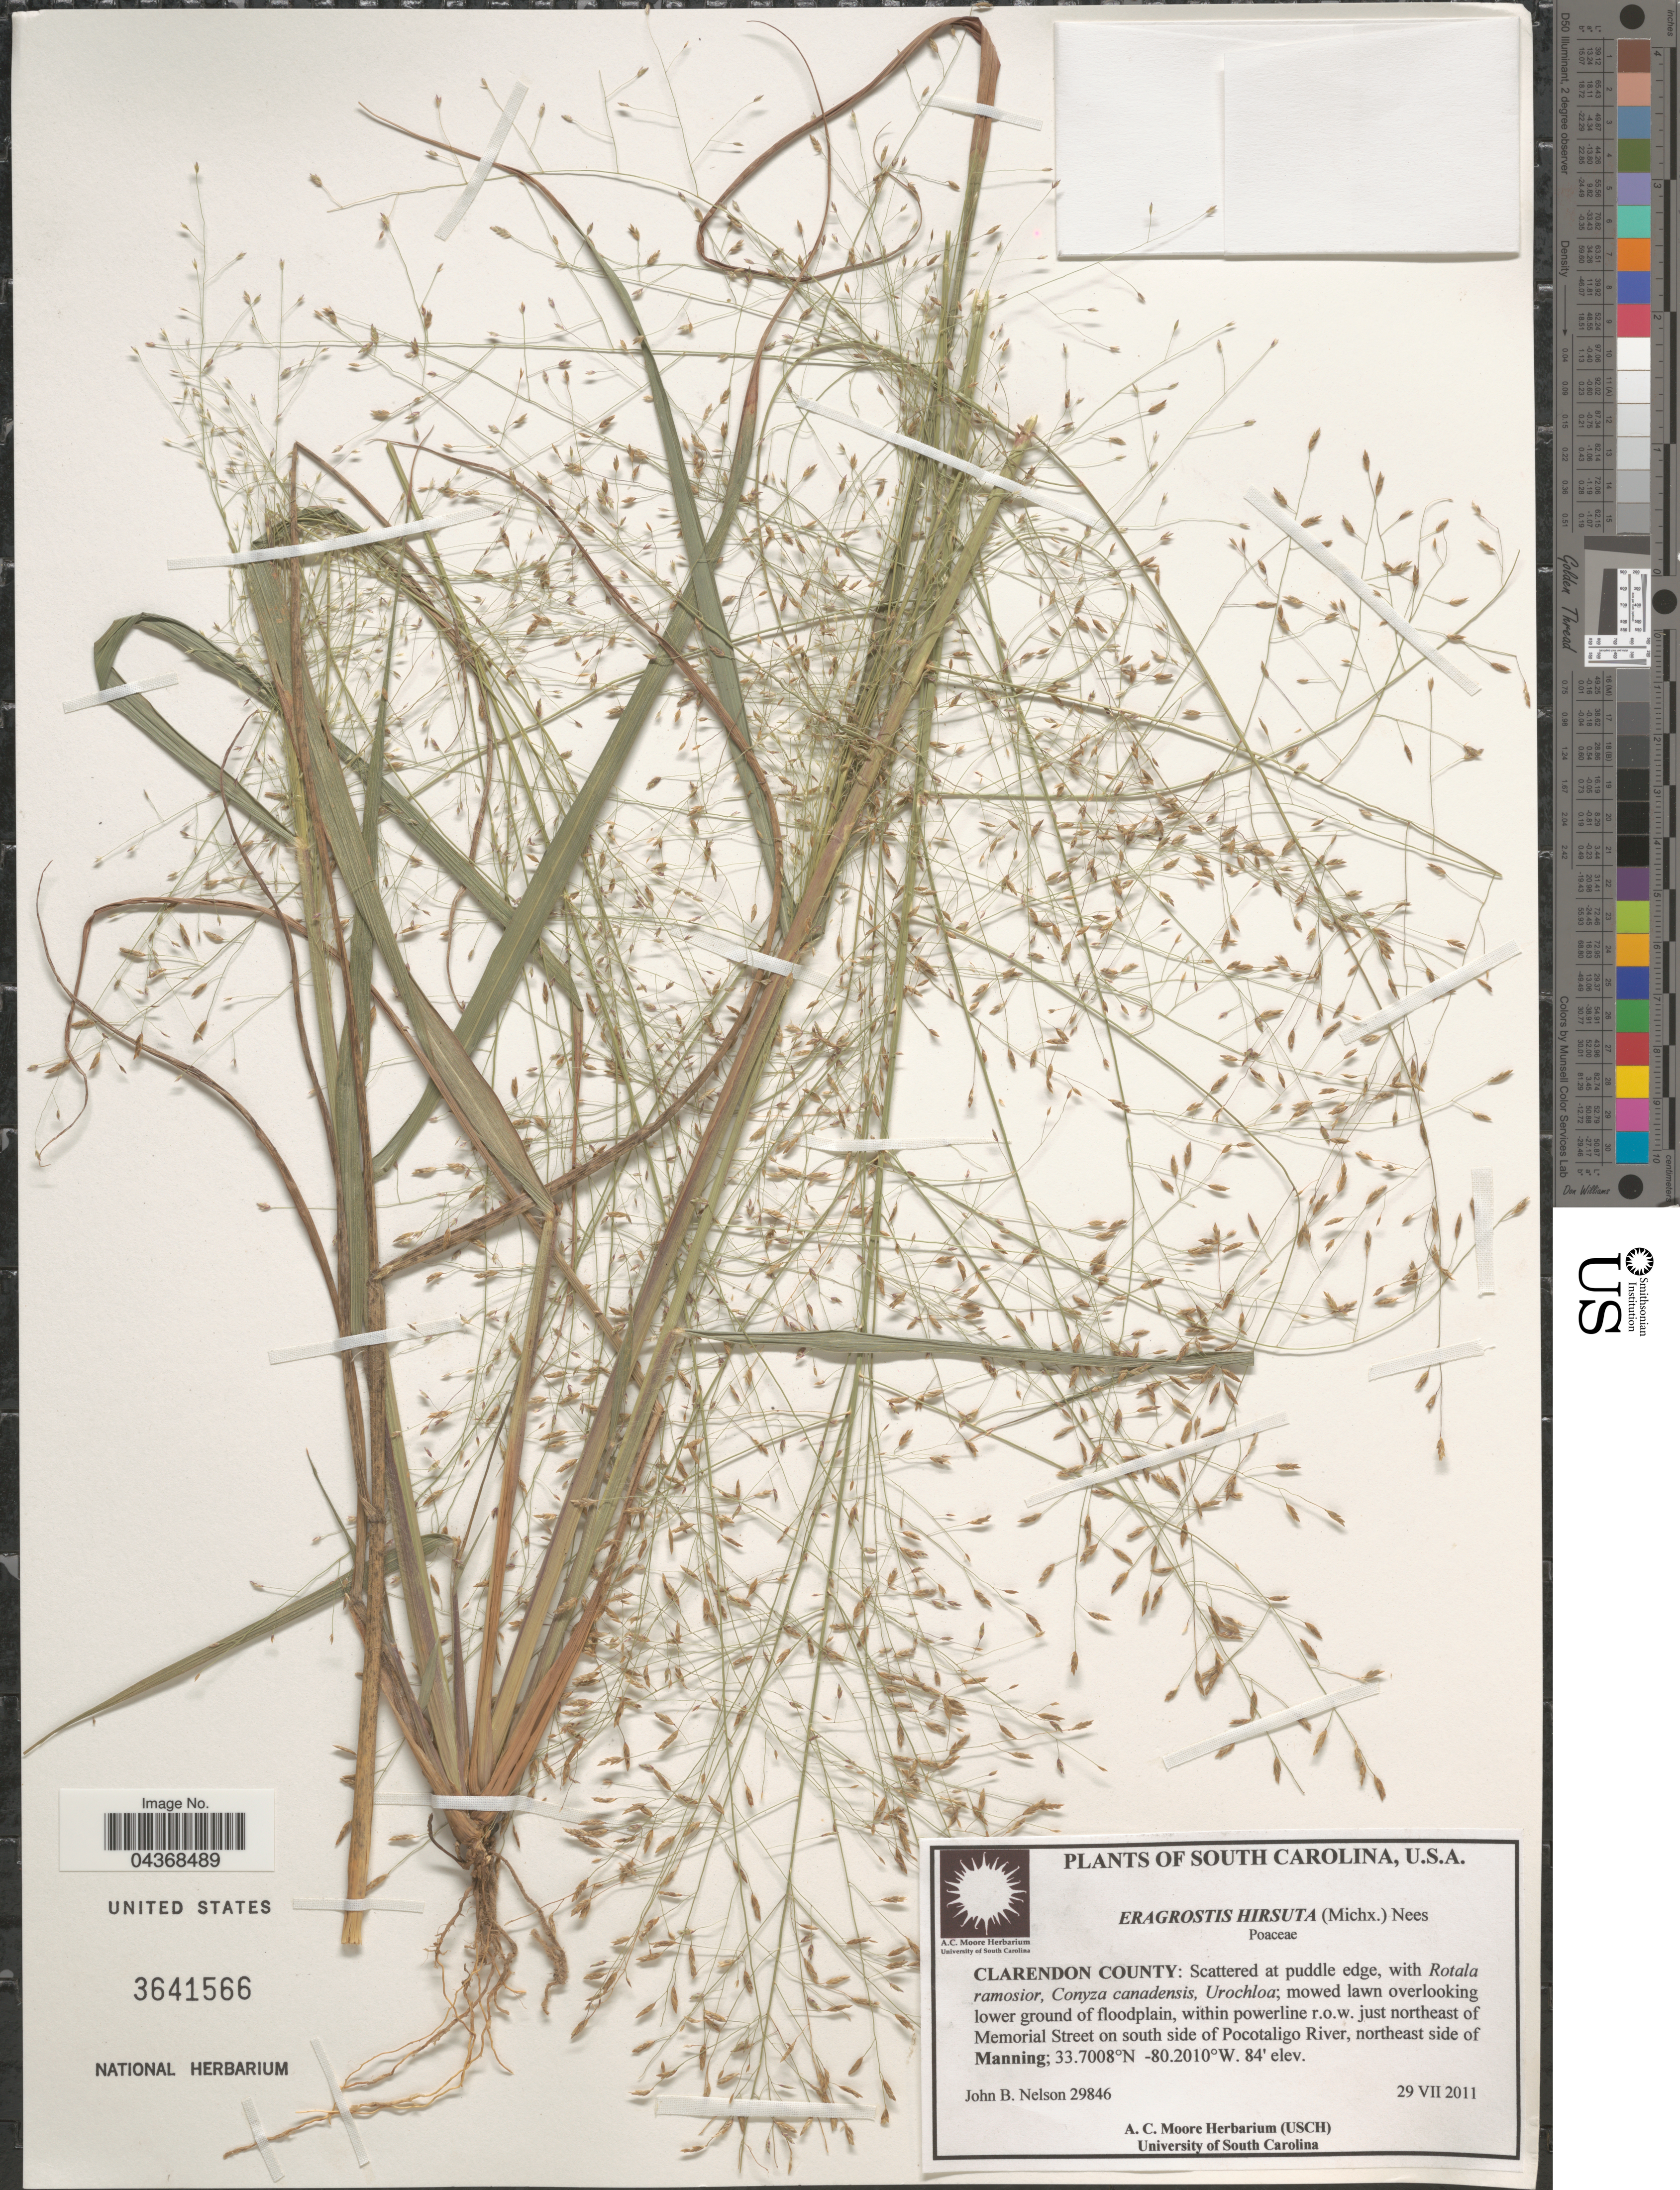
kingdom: Plantae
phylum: Tracheophyta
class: Liliopsida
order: Poales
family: Poaceae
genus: Eragrostis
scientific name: Eragrostis hirsuta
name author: (Michx.) Nees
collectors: J. B. Nelson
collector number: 29846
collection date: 2011-07-29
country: United States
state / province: South Carolina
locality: Clarendon County: mowed lawn overlooking lower ground of floodplain, within powerline r.o.w. just northeast of Memorial Street on south side of Pocotaligo River, northeast side of Manning.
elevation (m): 26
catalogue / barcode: US 3641566